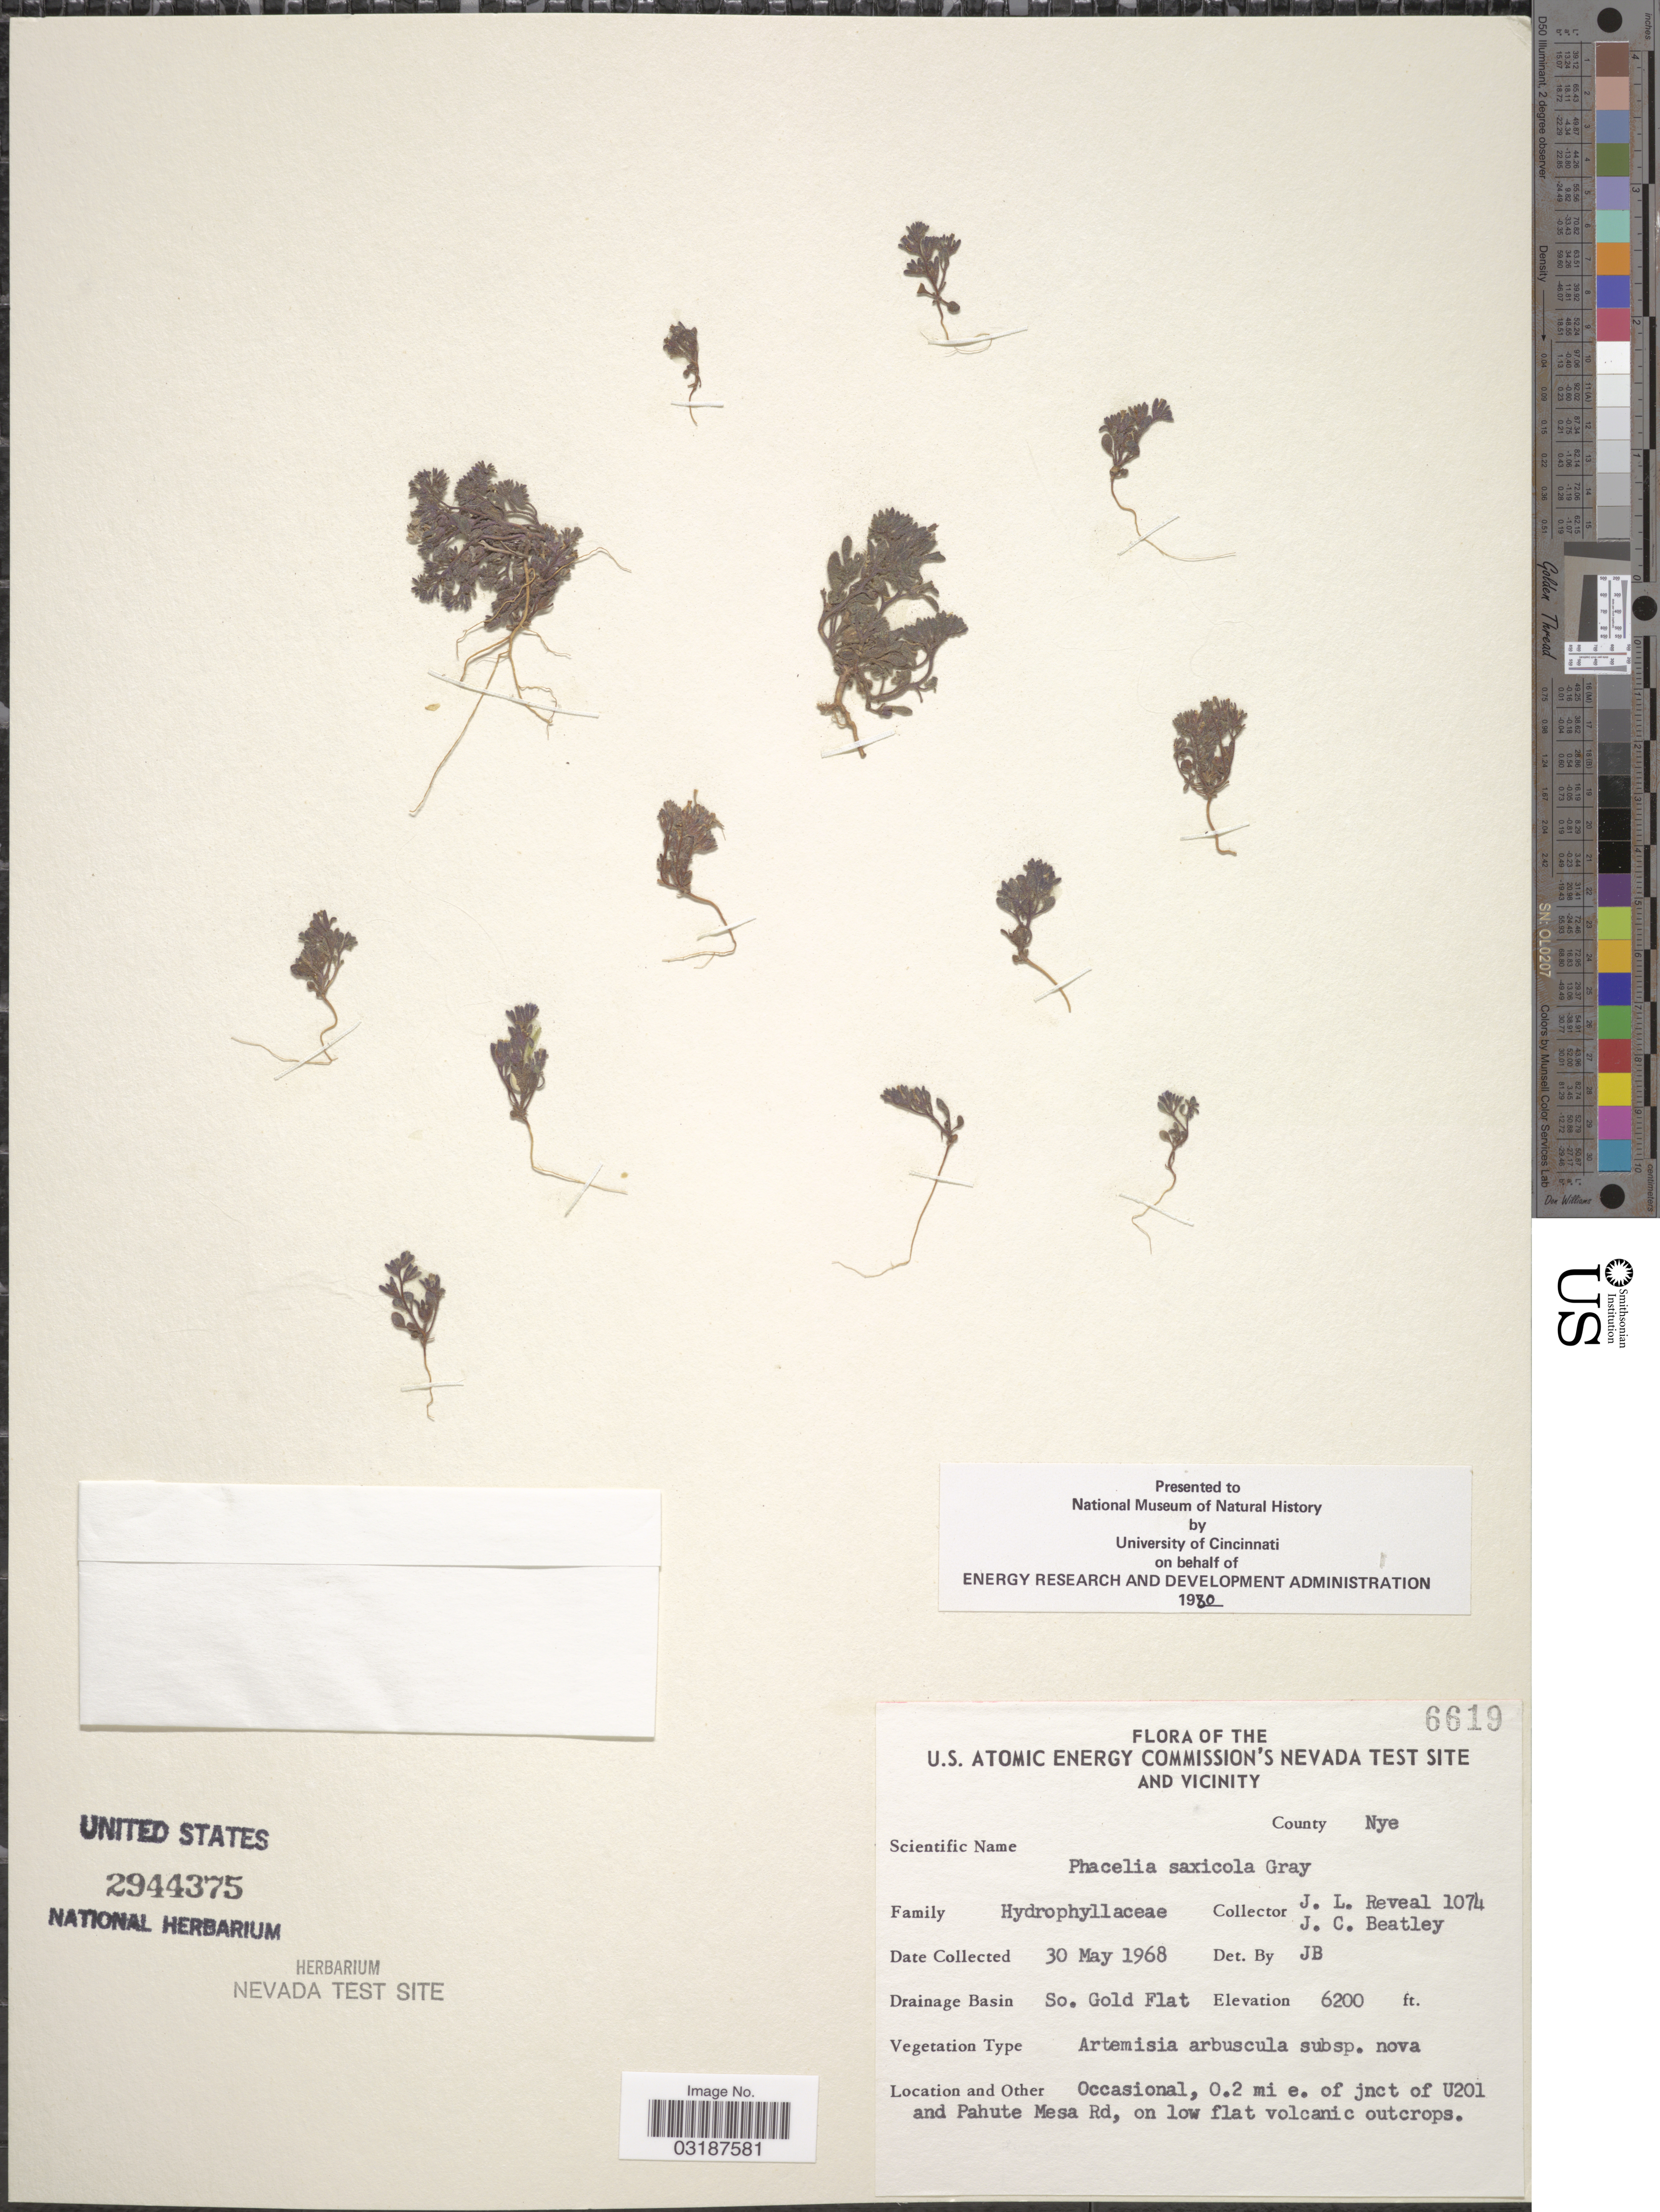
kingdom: Plantae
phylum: Tracheophyta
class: Magnoliopsida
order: Boraginales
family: Hydrophyllaceae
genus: Phacelia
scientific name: Phacelia saxicola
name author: A. Gray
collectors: J. L. Reveal & J. C. Beatley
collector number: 6619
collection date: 1968-05-30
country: United States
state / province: Nevada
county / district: Nye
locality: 0.2 mi. E. of jnct. of U201 and Pahute Mesa Rd., on low flat volcanic outcrops. Nye County, U.S. Atomic Energy Commission's Nevada Test Site and Vicinity.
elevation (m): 1890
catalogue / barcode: US 2944375